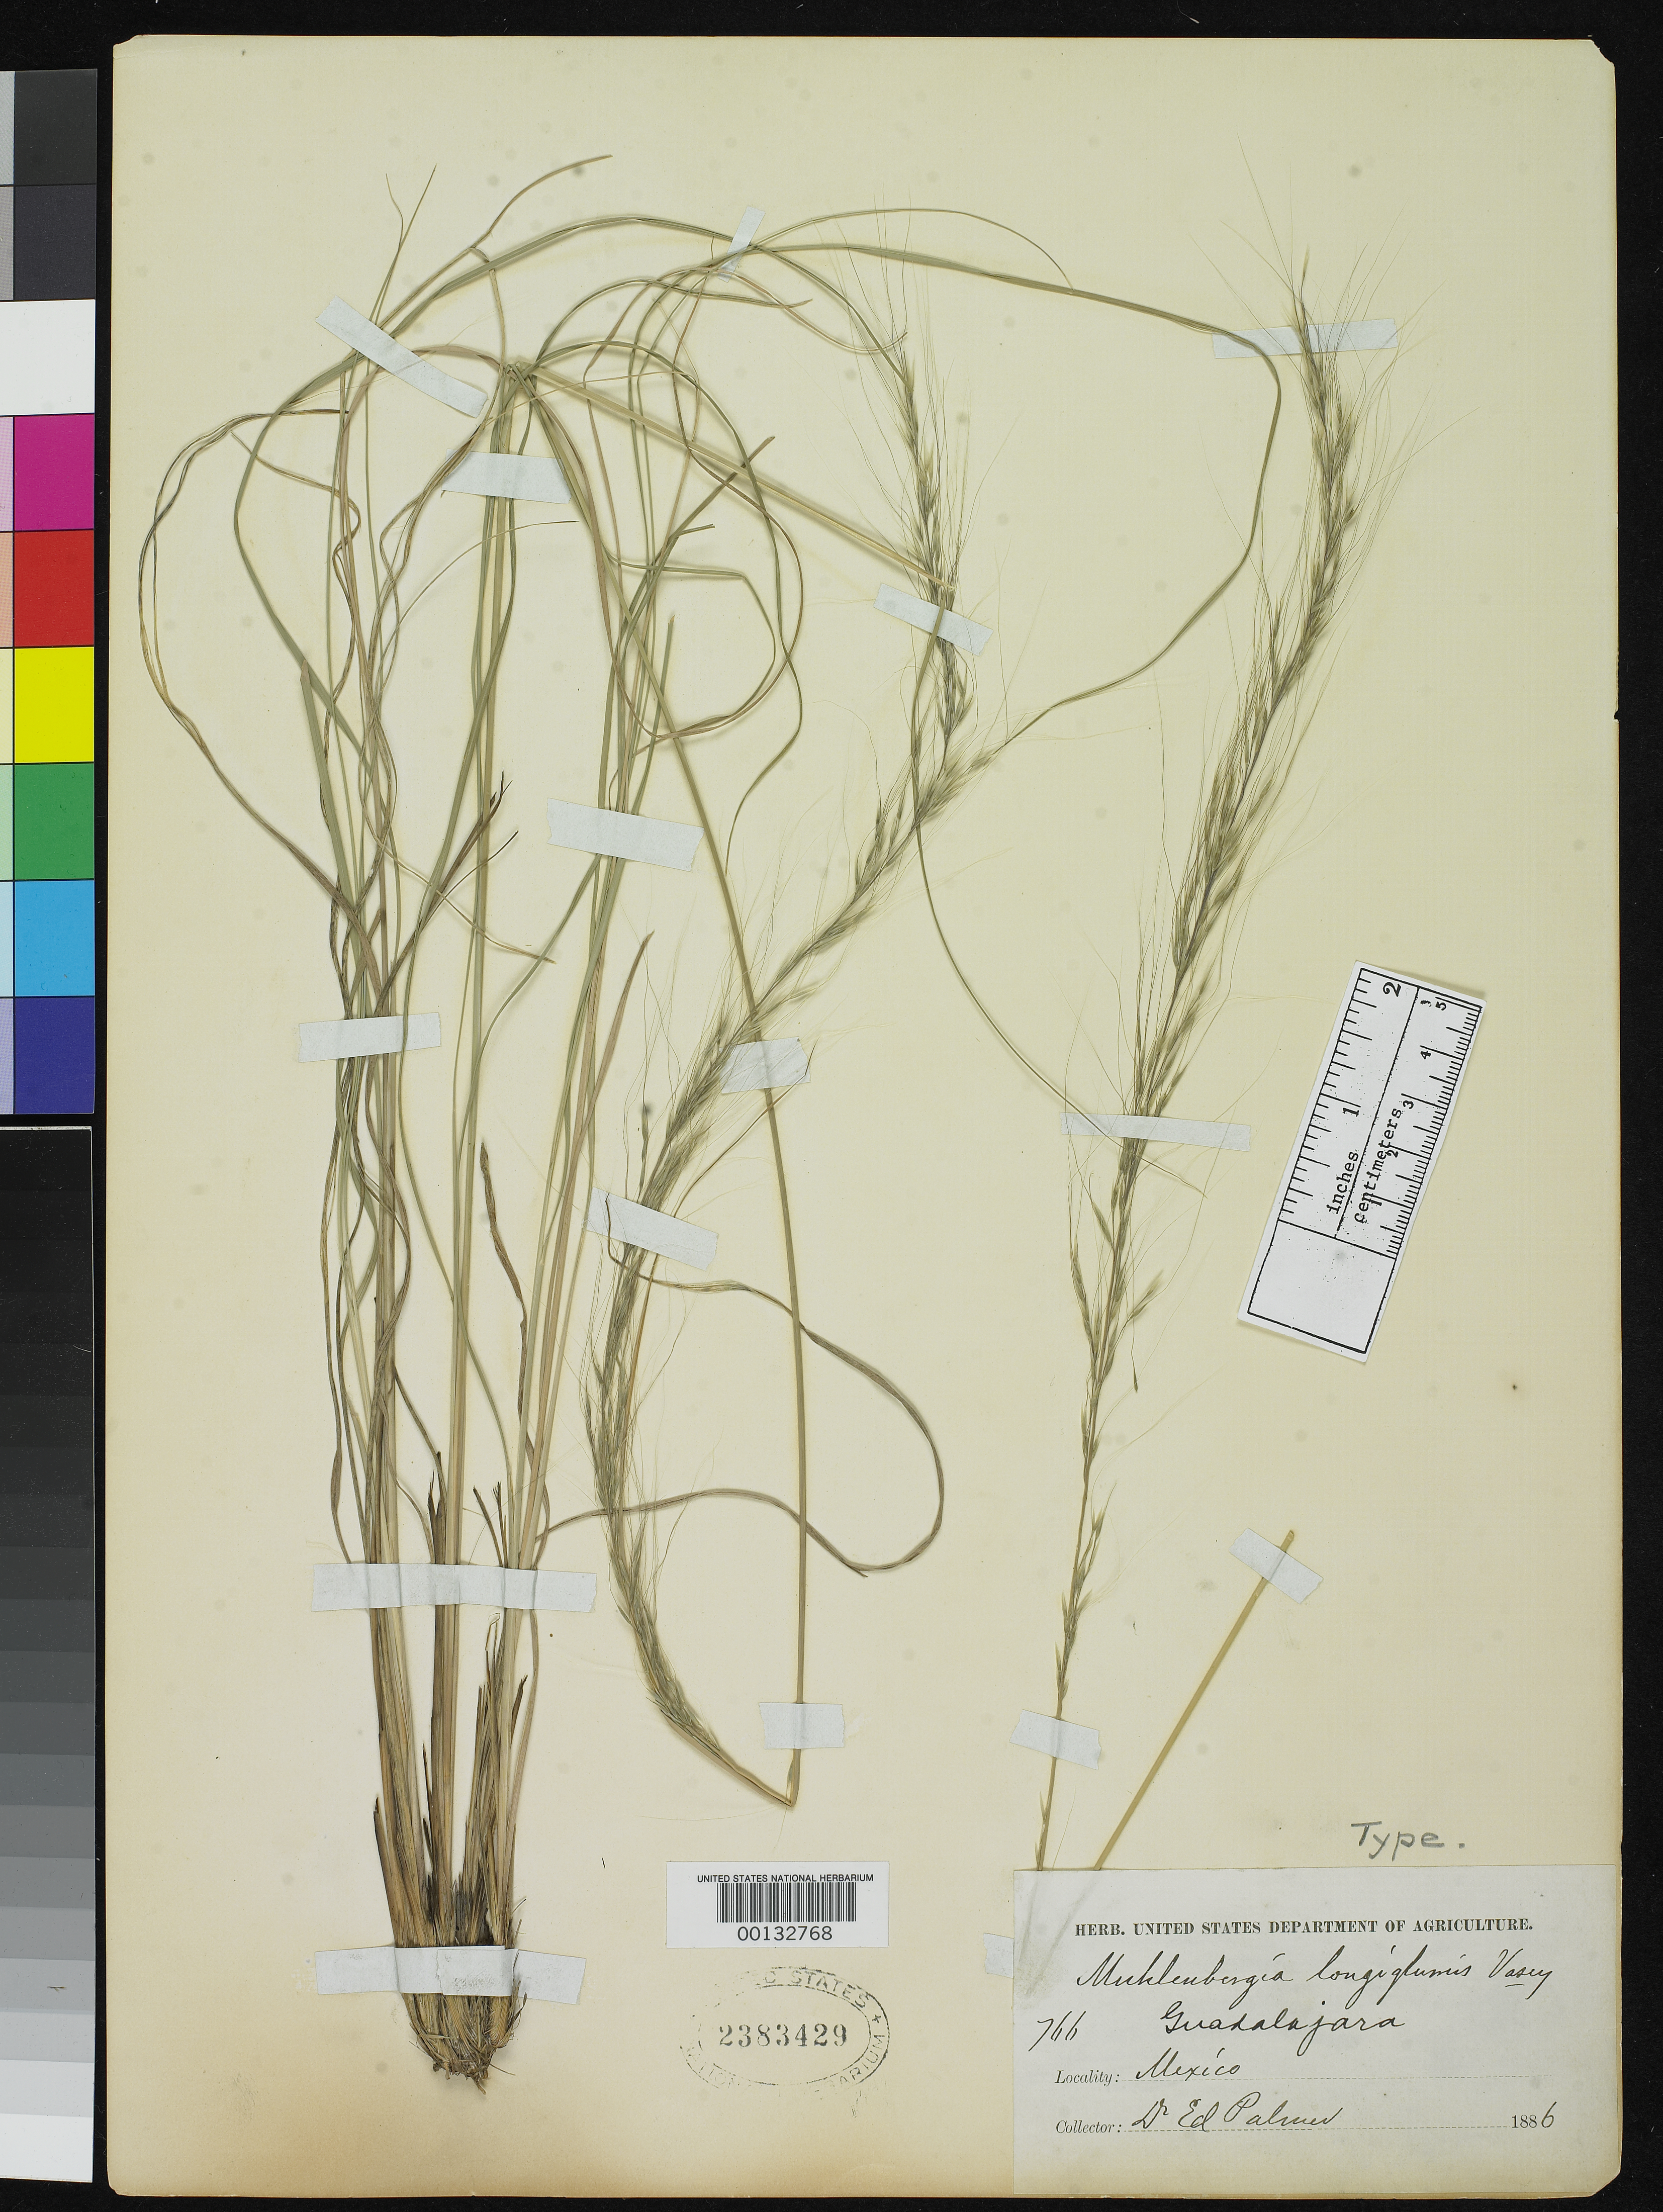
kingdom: Plantae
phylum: Tracheophyta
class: Liliopsida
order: Poales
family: Poaceae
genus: Muhlenbergia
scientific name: Muhlenbergia longiglumis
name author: Vasey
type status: Holotype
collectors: E. Palmer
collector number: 766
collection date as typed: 1886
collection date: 1886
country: Mexico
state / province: Jalisco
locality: Guadalajara.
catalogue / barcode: US 2383429